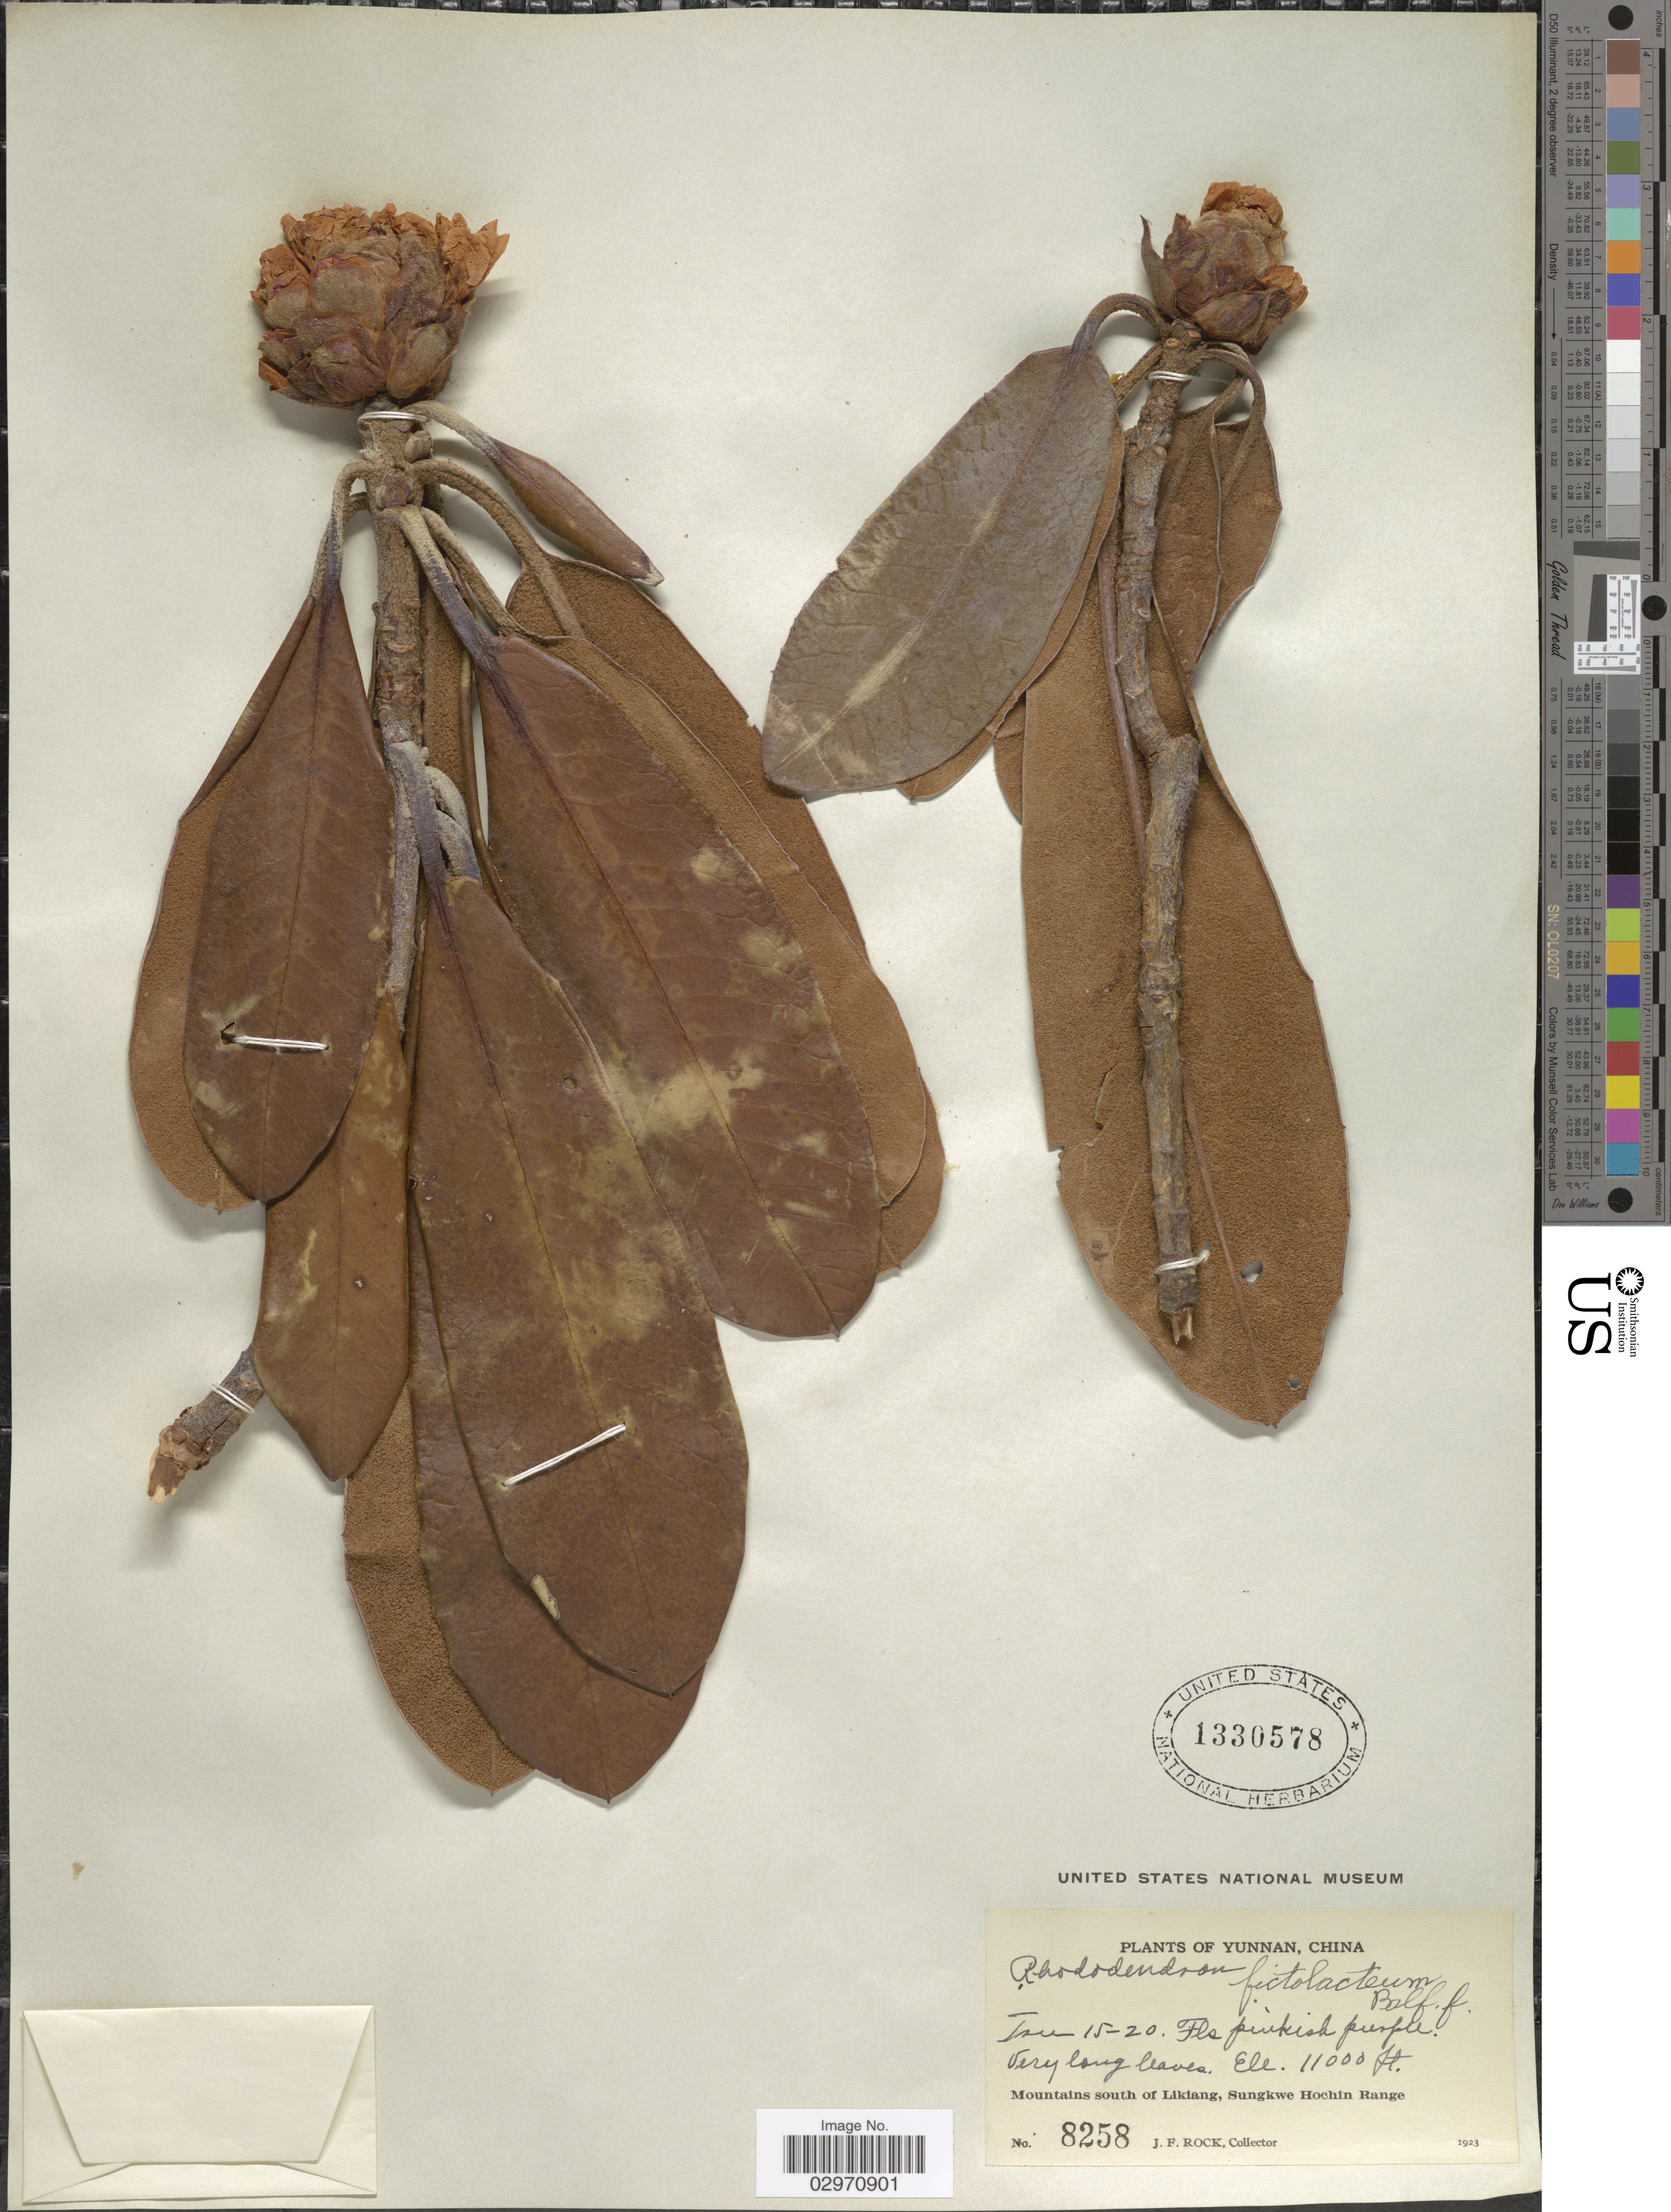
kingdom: Plantae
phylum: Tracheophyta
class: Magnoliopsida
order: Ericales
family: Ericaceae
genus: Rhododendron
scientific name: Rhododendron fictolacteum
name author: Balf. f.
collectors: J. Rock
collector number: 8258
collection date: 1923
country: China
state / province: Yunnan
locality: Mountains south of Likiang, Sungkwe Hochin Range.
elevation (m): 3353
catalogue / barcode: US 1330578